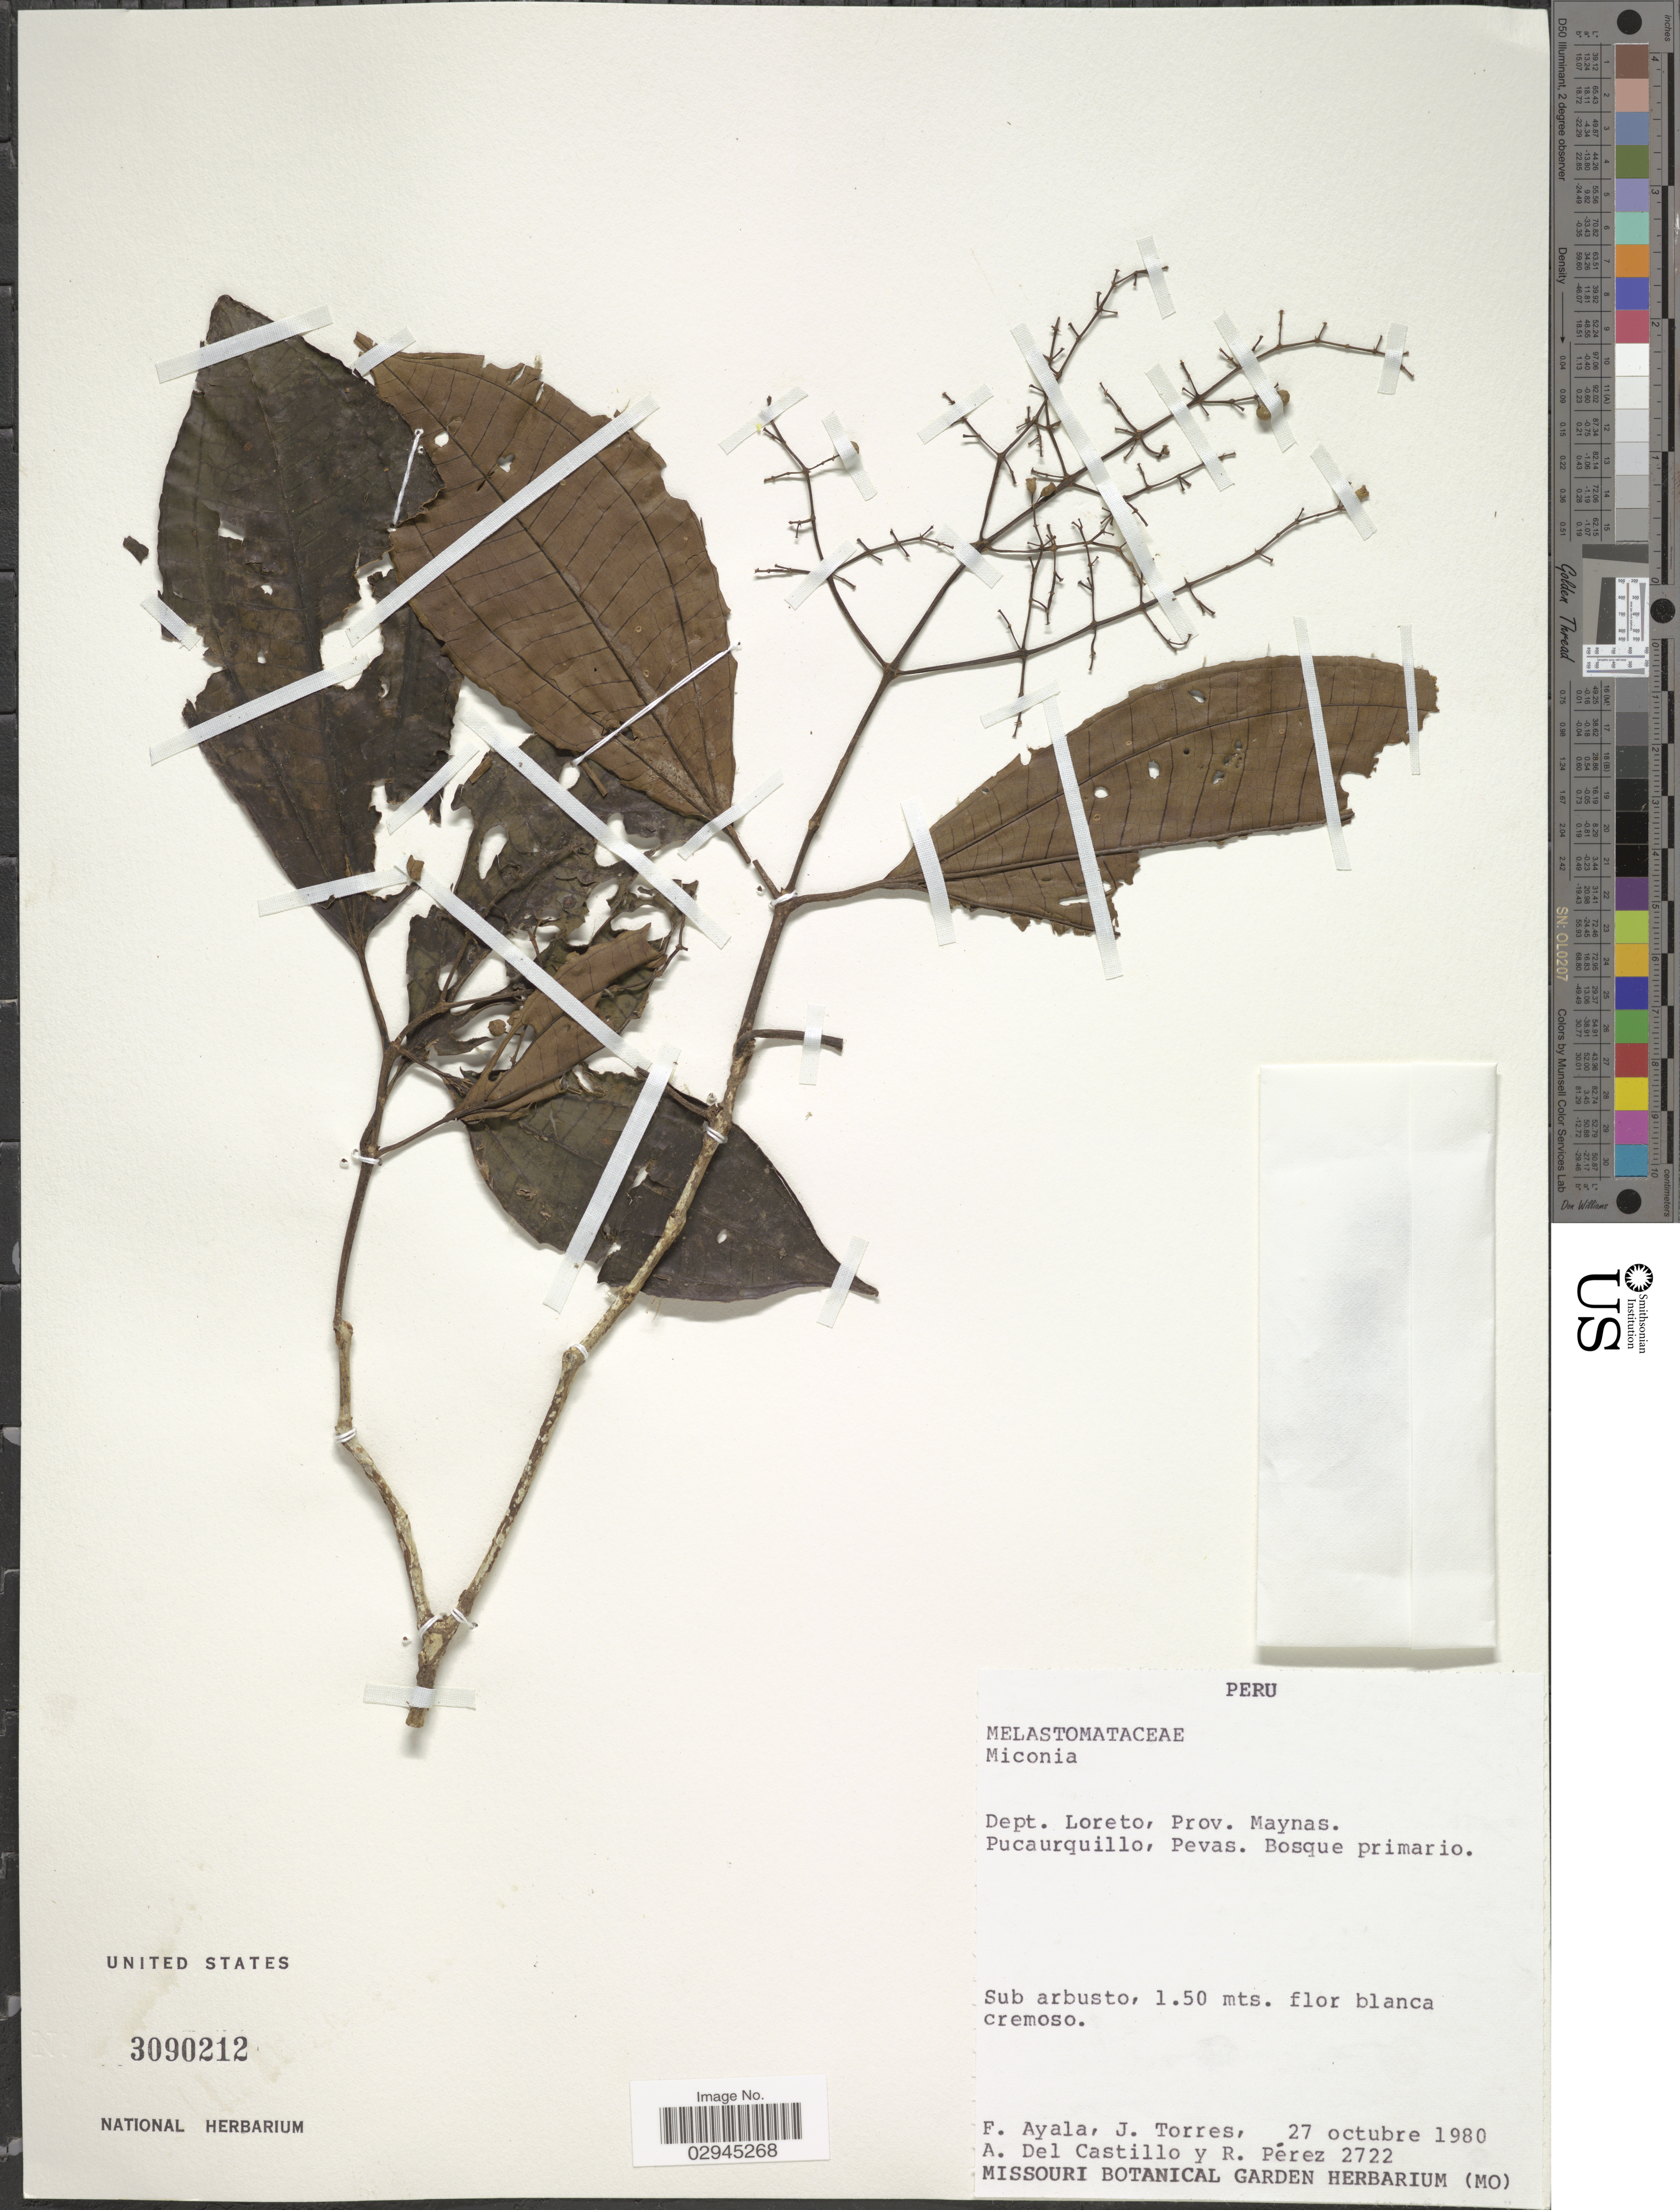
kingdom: Plantae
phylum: Tracheophyta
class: Magnoliopsida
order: Myrtales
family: Melastomataceae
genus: Miconia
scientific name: Miconia sp.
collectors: F. Ayala, J. Torres, A. Del Castillo & R. Perez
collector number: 2722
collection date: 1980-10-27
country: Peru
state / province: Loreto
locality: Dept. Loreto, Prov. Maynas. Pucaurquillo, Pevas.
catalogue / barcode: US 3090212